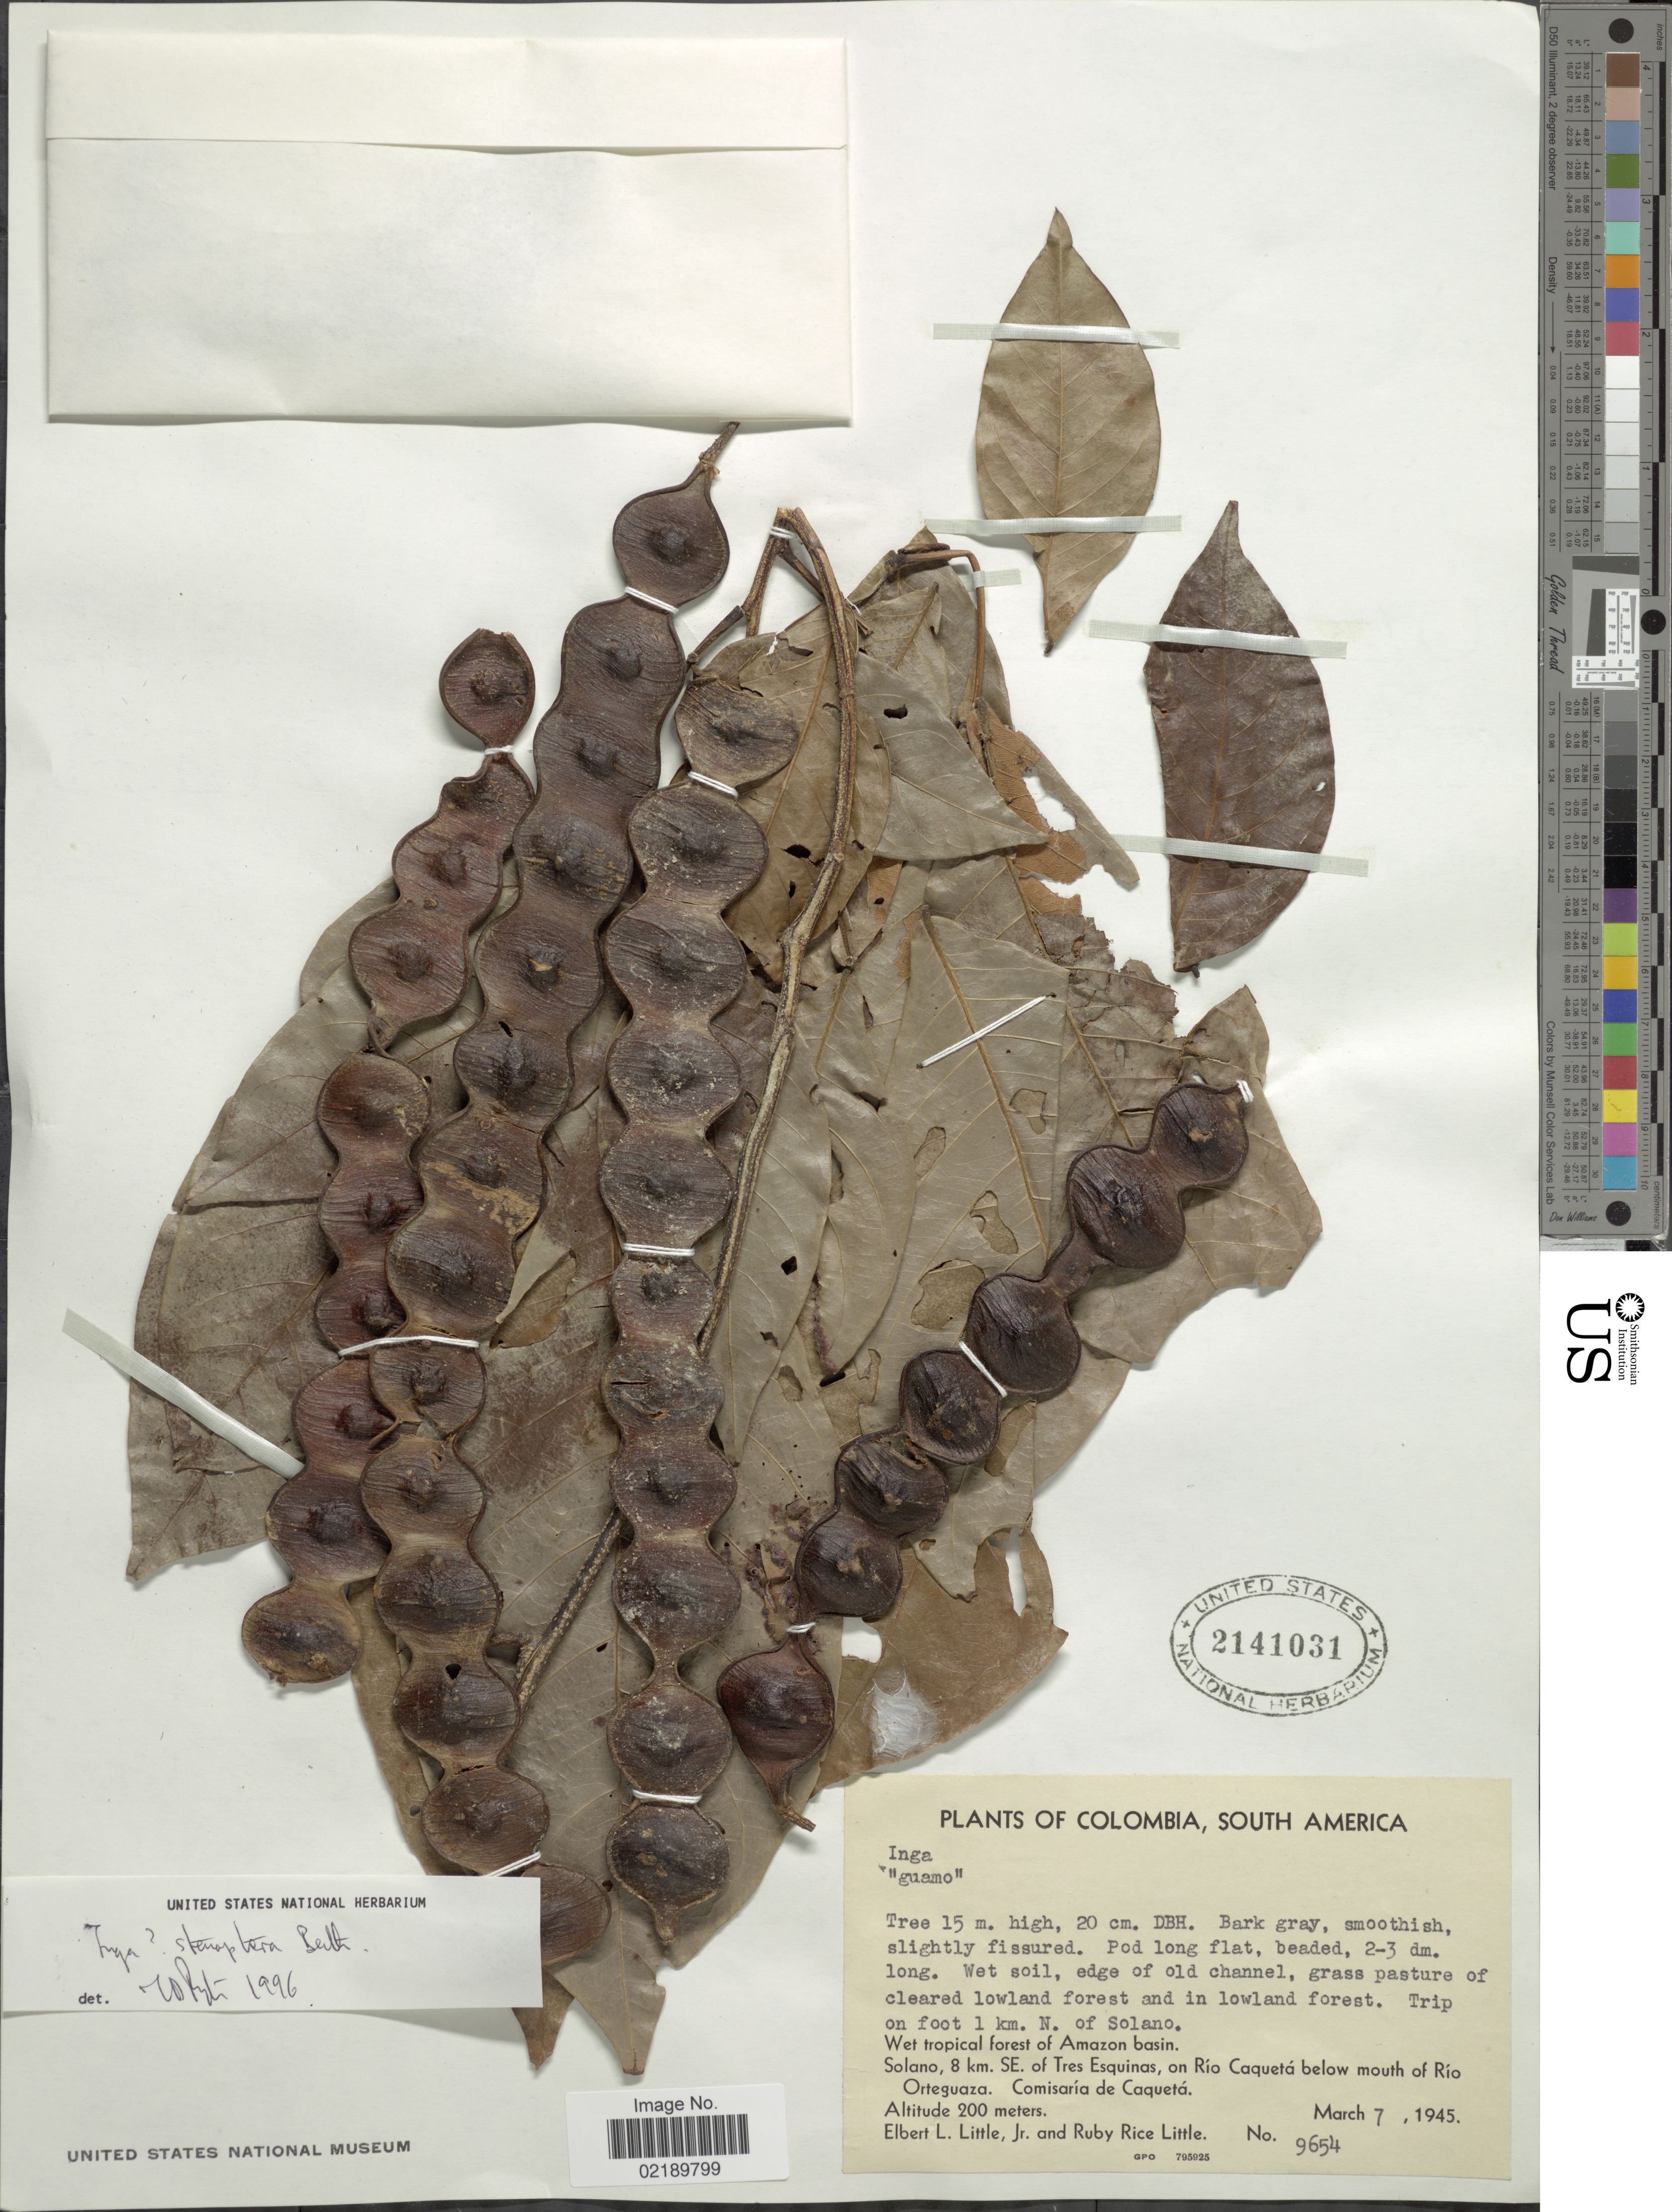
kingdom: Plantae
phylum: Tracheophyta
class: Magnoliopsida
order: Fabales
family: Fabaceae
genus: Inga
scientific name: Inga stenoptera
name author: Benth.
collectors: E. L. Little & R. R. Little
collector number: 9654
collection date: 1945-03-07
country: Colombia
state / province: Caquetá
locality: Trip on foot 1 km. N. of Solano. Wet tropical forest of Amazon Basin. Solano, 8 km. SE. of Tres Esquinas, on Río Caquetá below mouth of Río Orteguaza. Comisaría de Caquetá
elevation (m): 200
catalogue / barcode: US 2141031